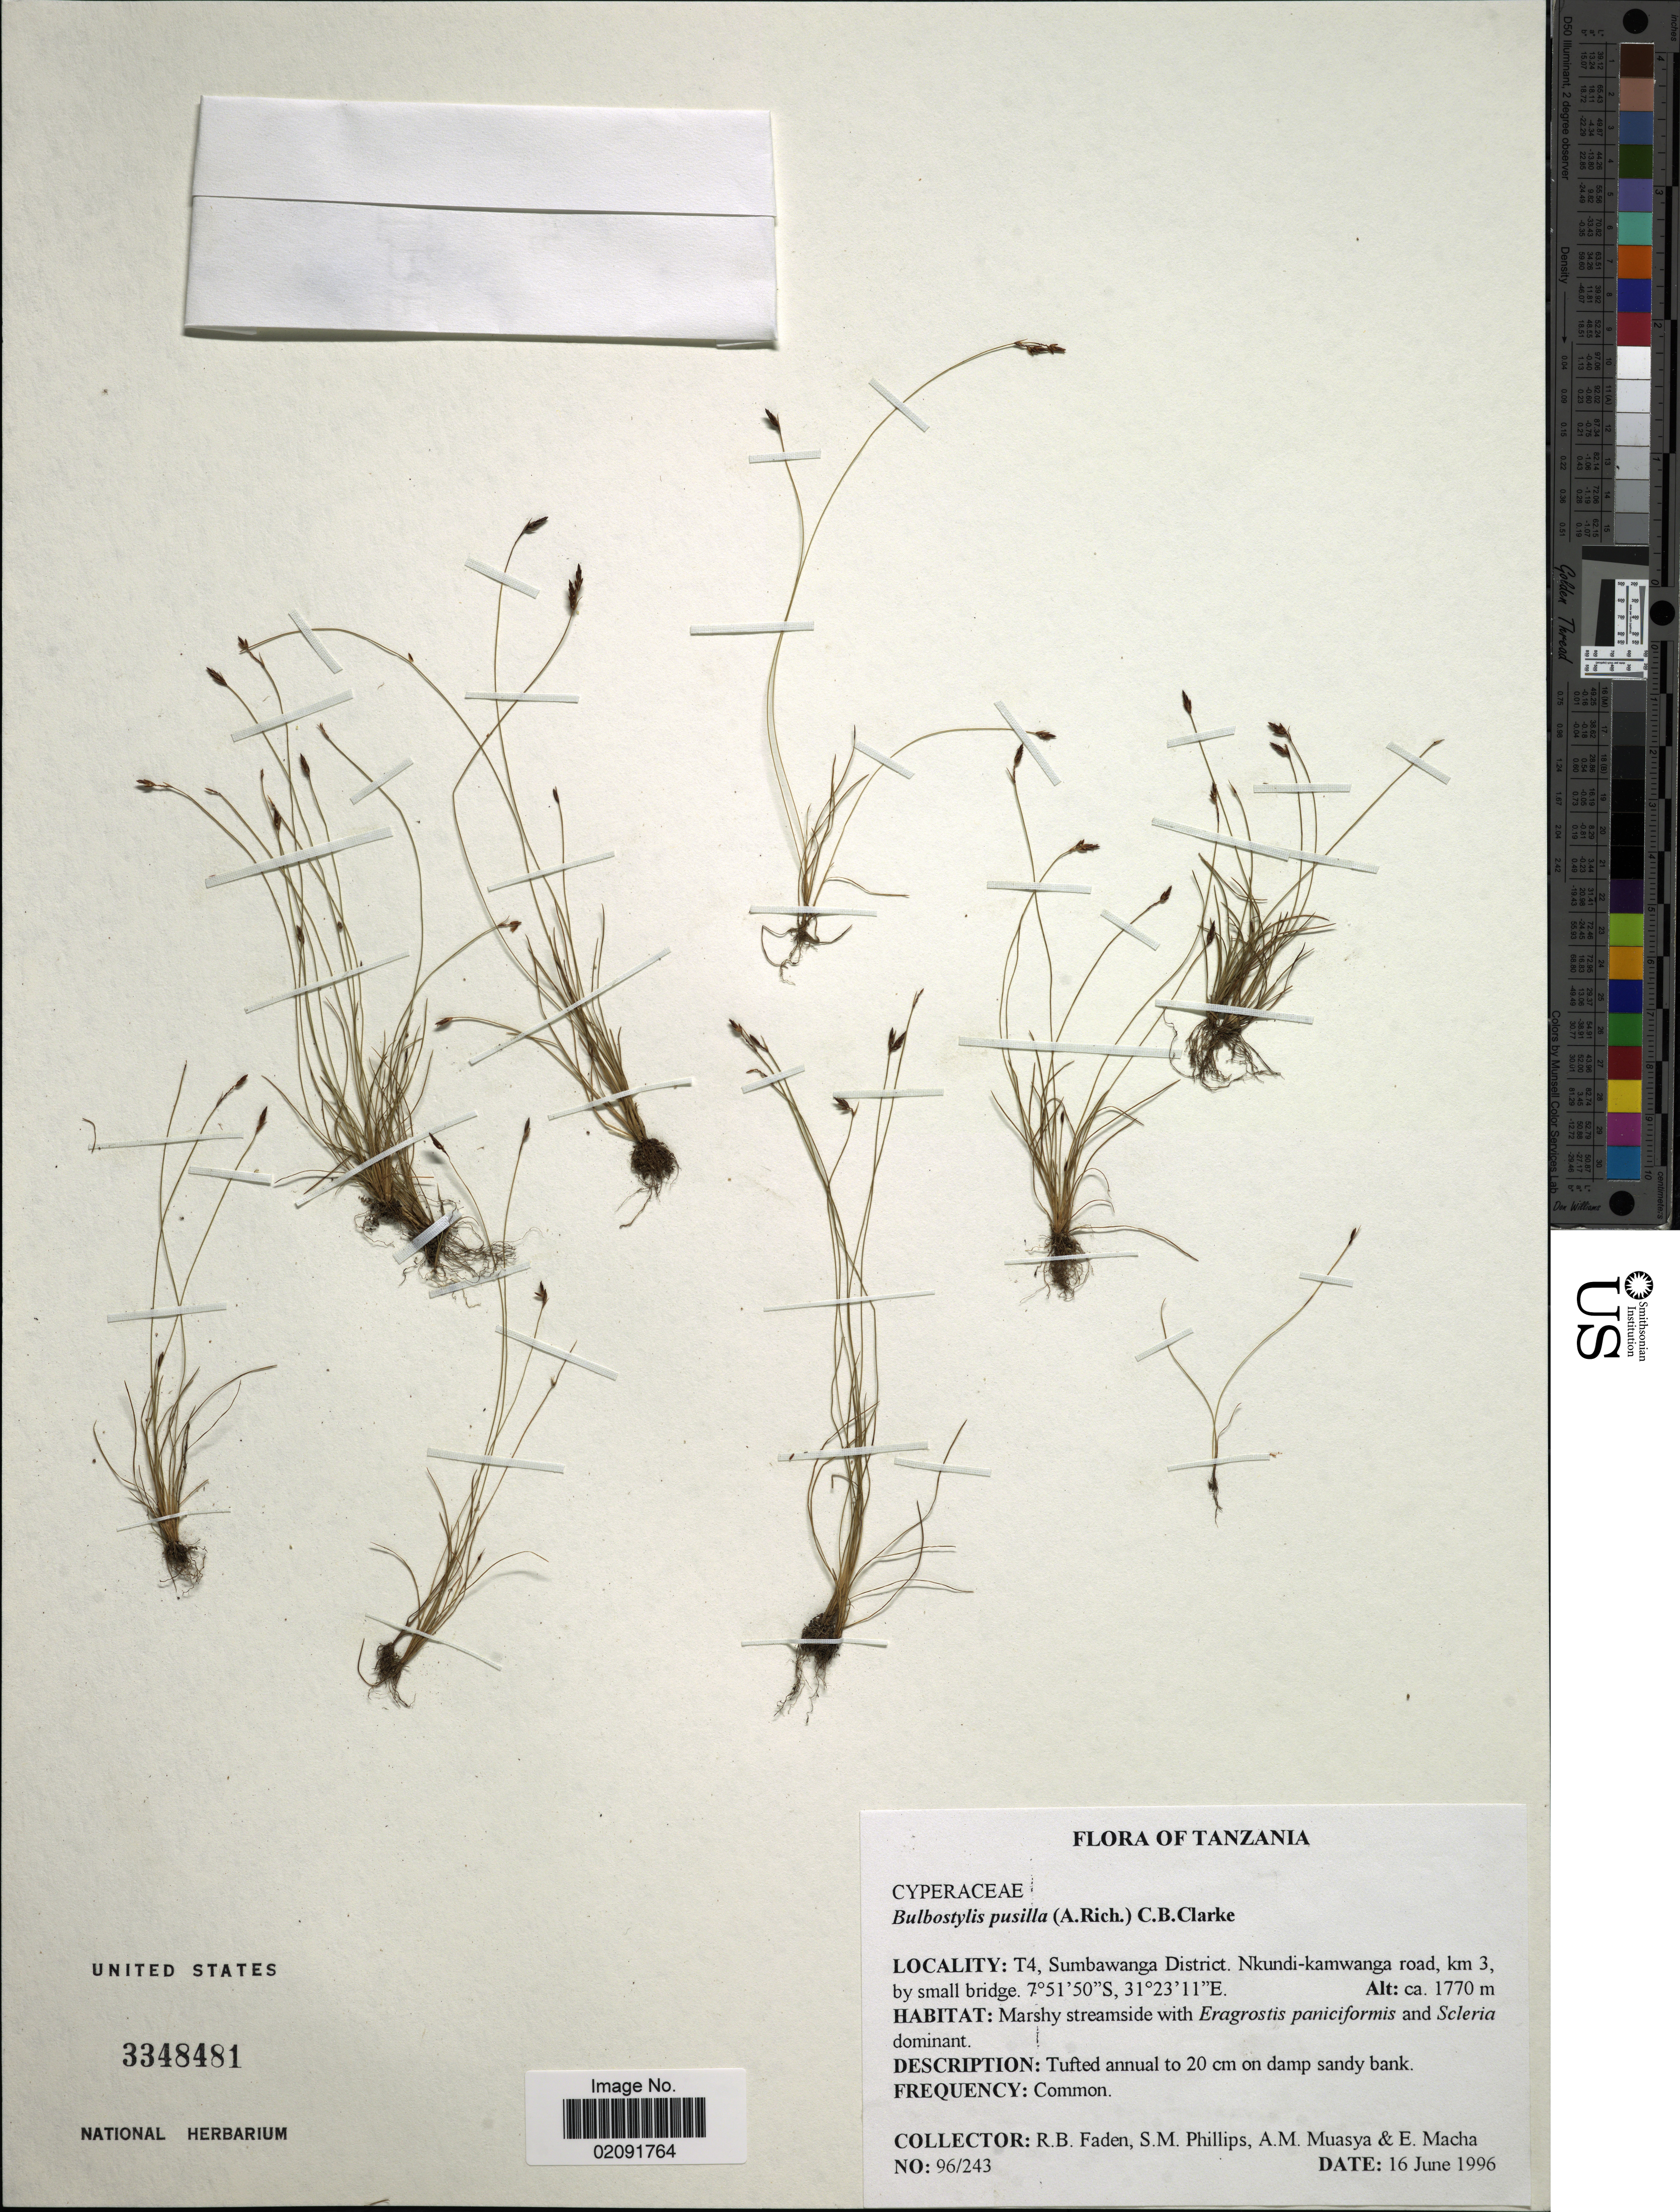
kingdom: Plantae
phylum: Tracheophyta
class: Liliopsida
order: Poales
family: Cyperaceae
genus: Bulbostylis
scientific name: Bulbostylis pusilla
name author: (Hochst. ex A. Rich.) C.B. Clarke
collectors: R. B. Faden, S. M. Phillips, A. Muasya & E. Macha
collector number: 96/243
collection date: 1996-06-16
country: Tanzania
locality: T4, Sumbawanga District, Nkundi-kamwanga road, km 3, by small bridge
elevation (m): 1770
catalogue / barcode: US 3348481